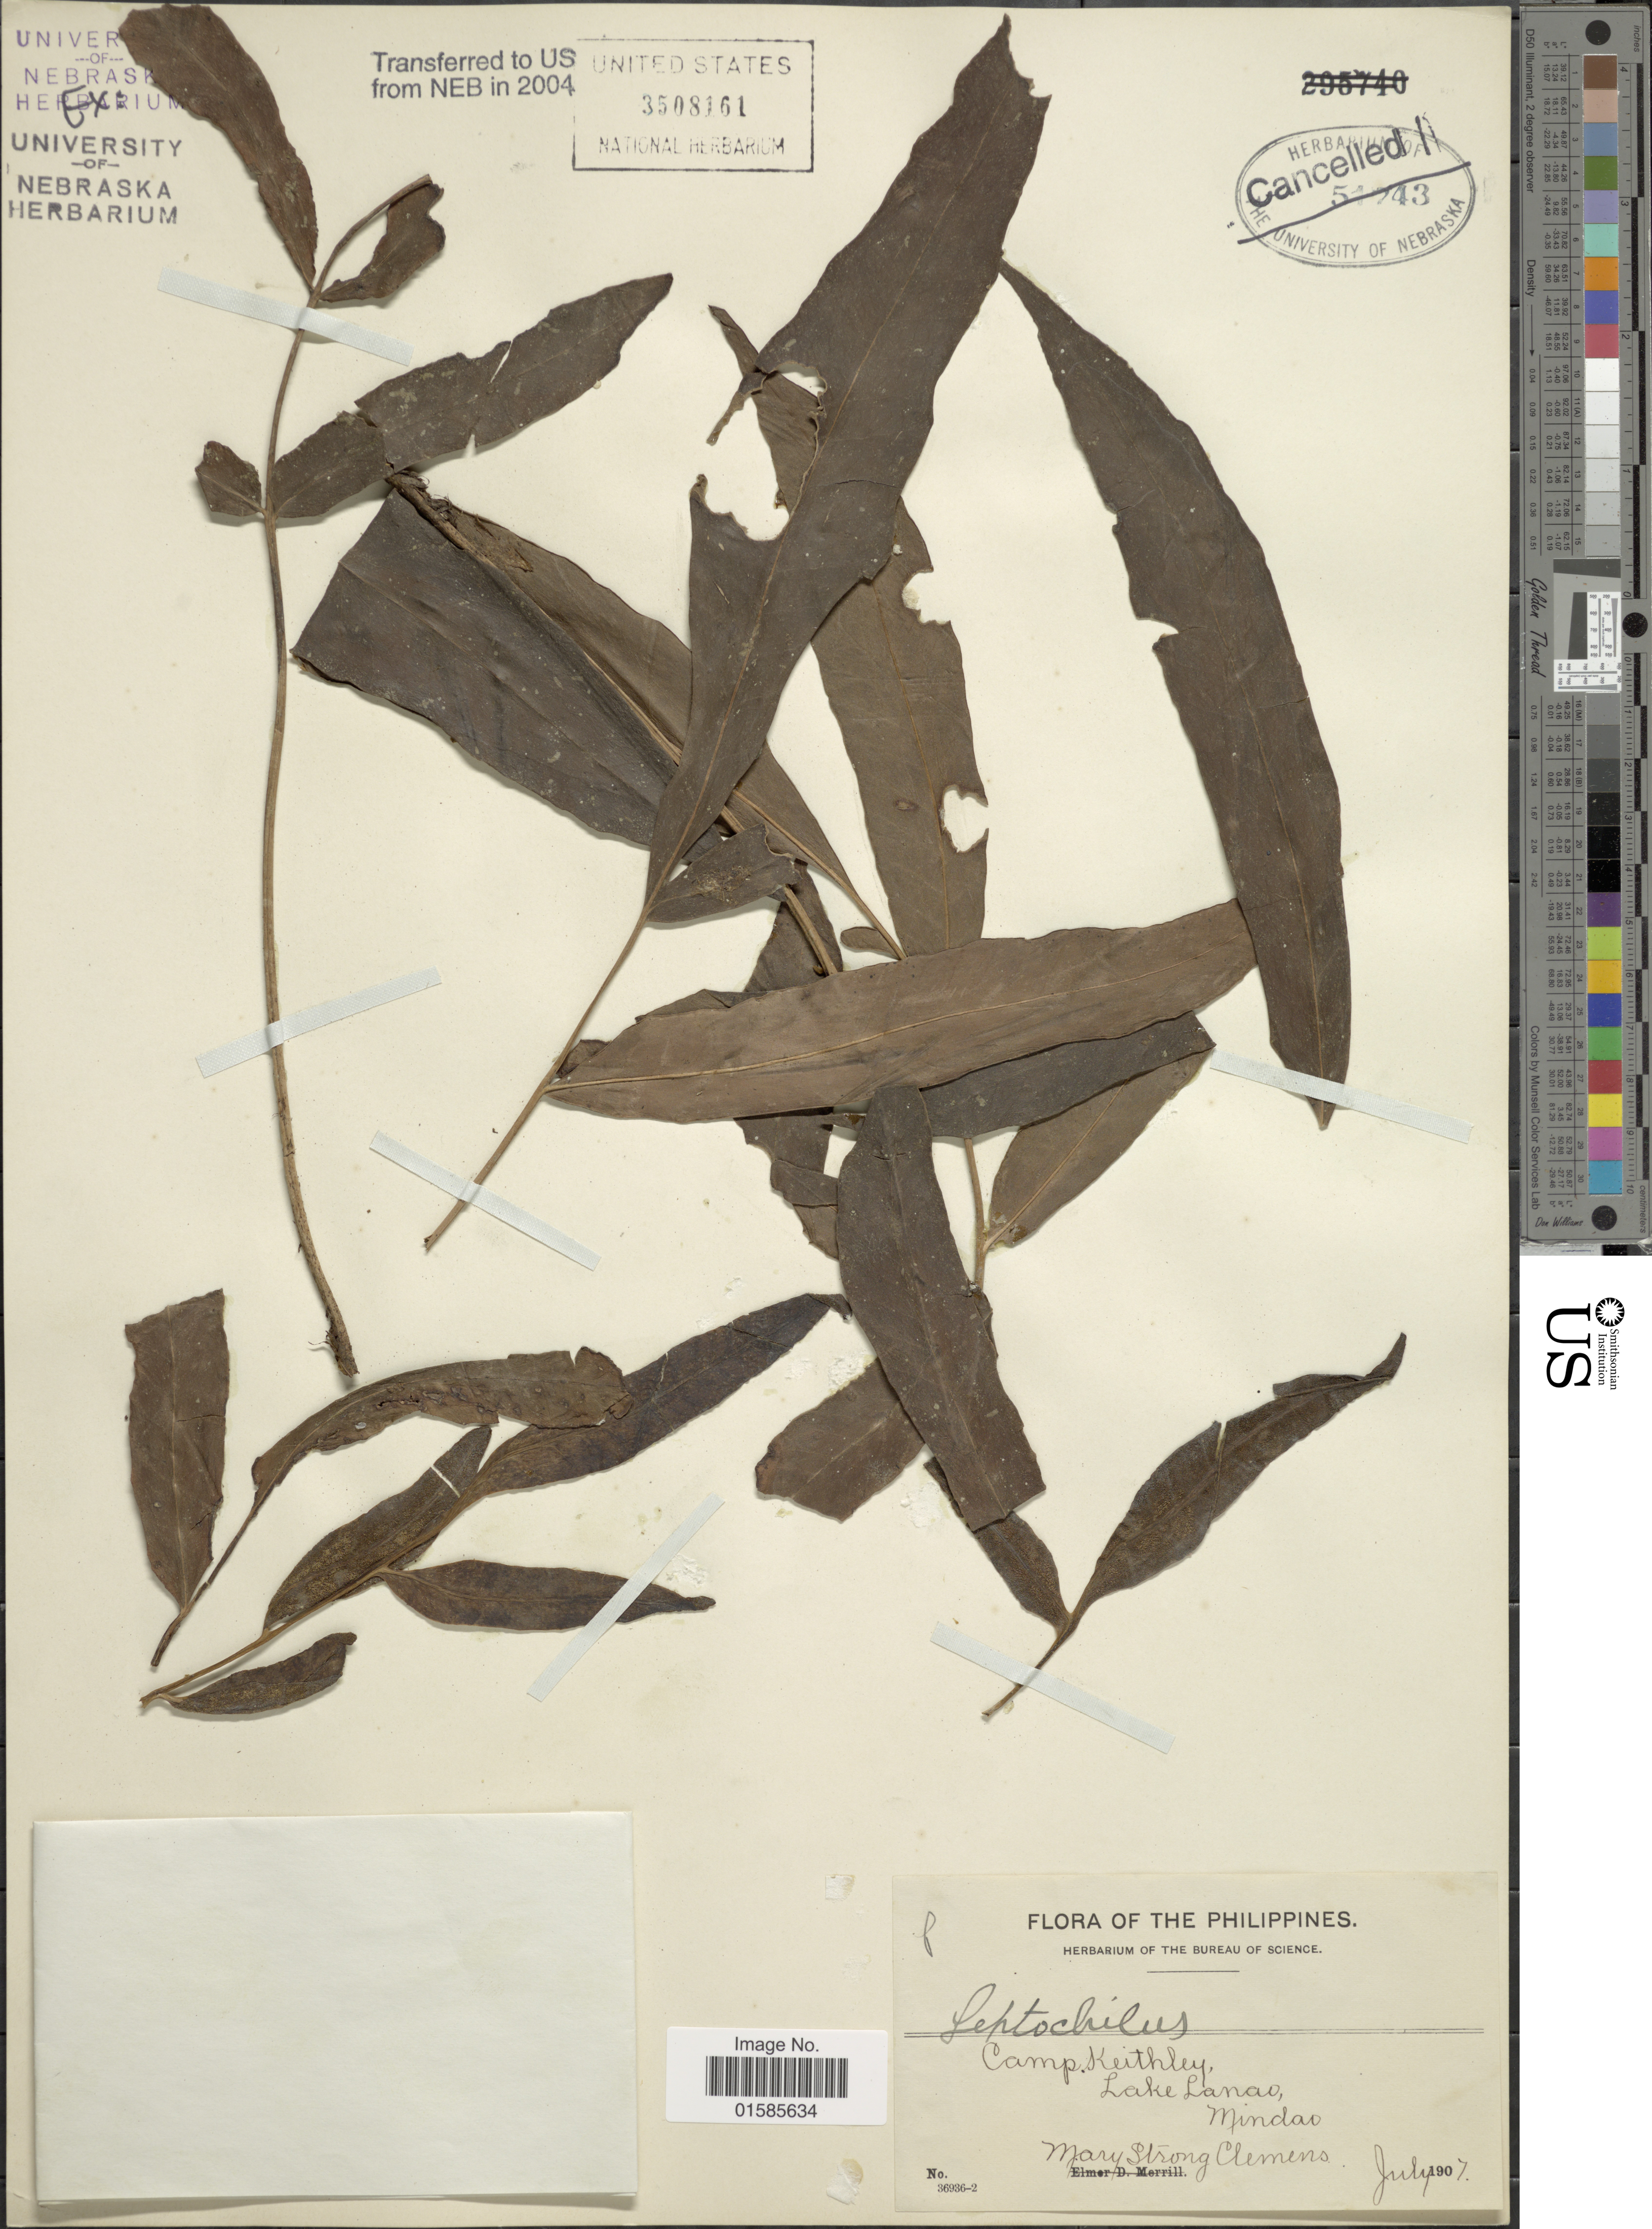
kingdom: Plantae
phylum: Tracheophyta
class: Polypodiopsida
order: Polypodiales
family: Polypodiaceae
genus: Leptochilus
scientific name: Leptochilus sp.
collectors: M. S. Clemens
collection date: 1907-07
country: Philippines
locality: Camp keitley, lake Lanao, Mindanao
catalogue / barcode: US 3508161